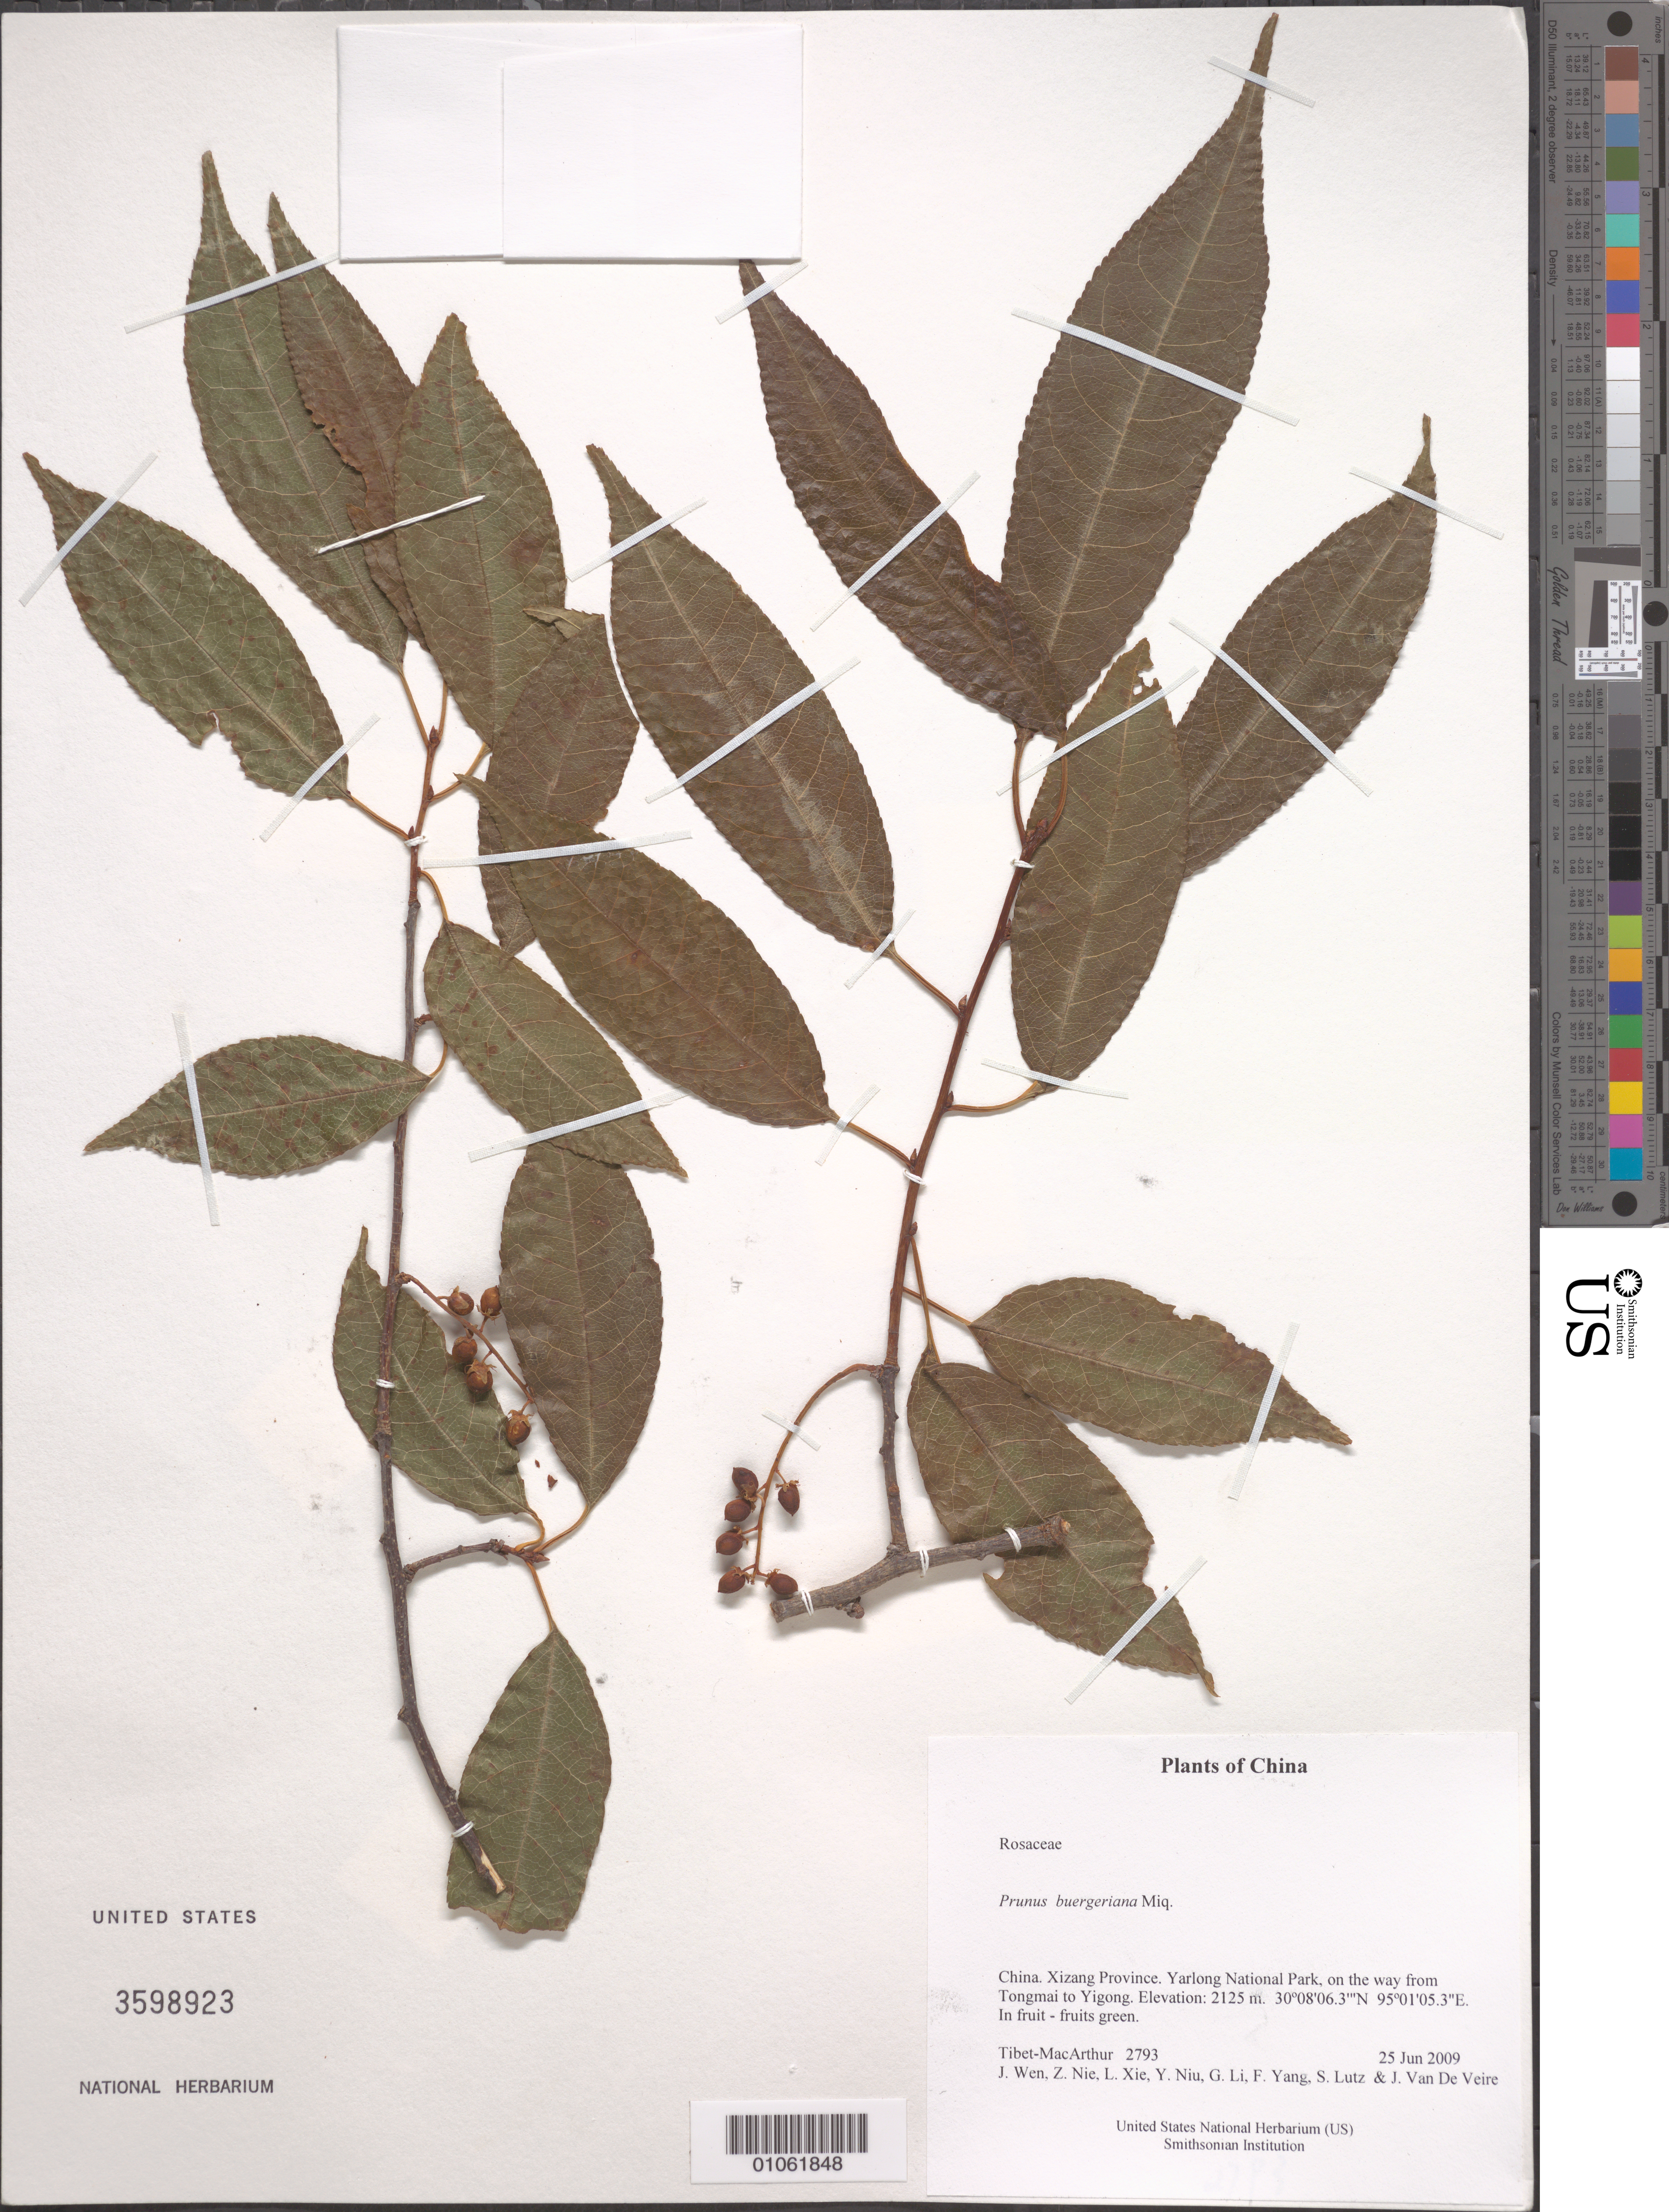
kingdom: Plantae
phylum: Tracheophyta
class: Magnoliopsida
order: Rosales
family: Rosaceae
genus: Prunus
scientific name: Prunus buergeriana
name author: Miq.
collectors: Tibet-MacArthur, J. Wen, Z. Nie, L. Xie, Y. Niu, G. Li, F. Yang, S. Lutz & J. Van De Veire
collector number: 2793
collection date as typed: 25 Jun 2009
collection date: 2009-06-25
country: China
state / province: Xizang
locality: Yarlong National Park, on the way from Tongmai to Yigong.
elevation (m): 2125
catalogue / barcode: US 3598923